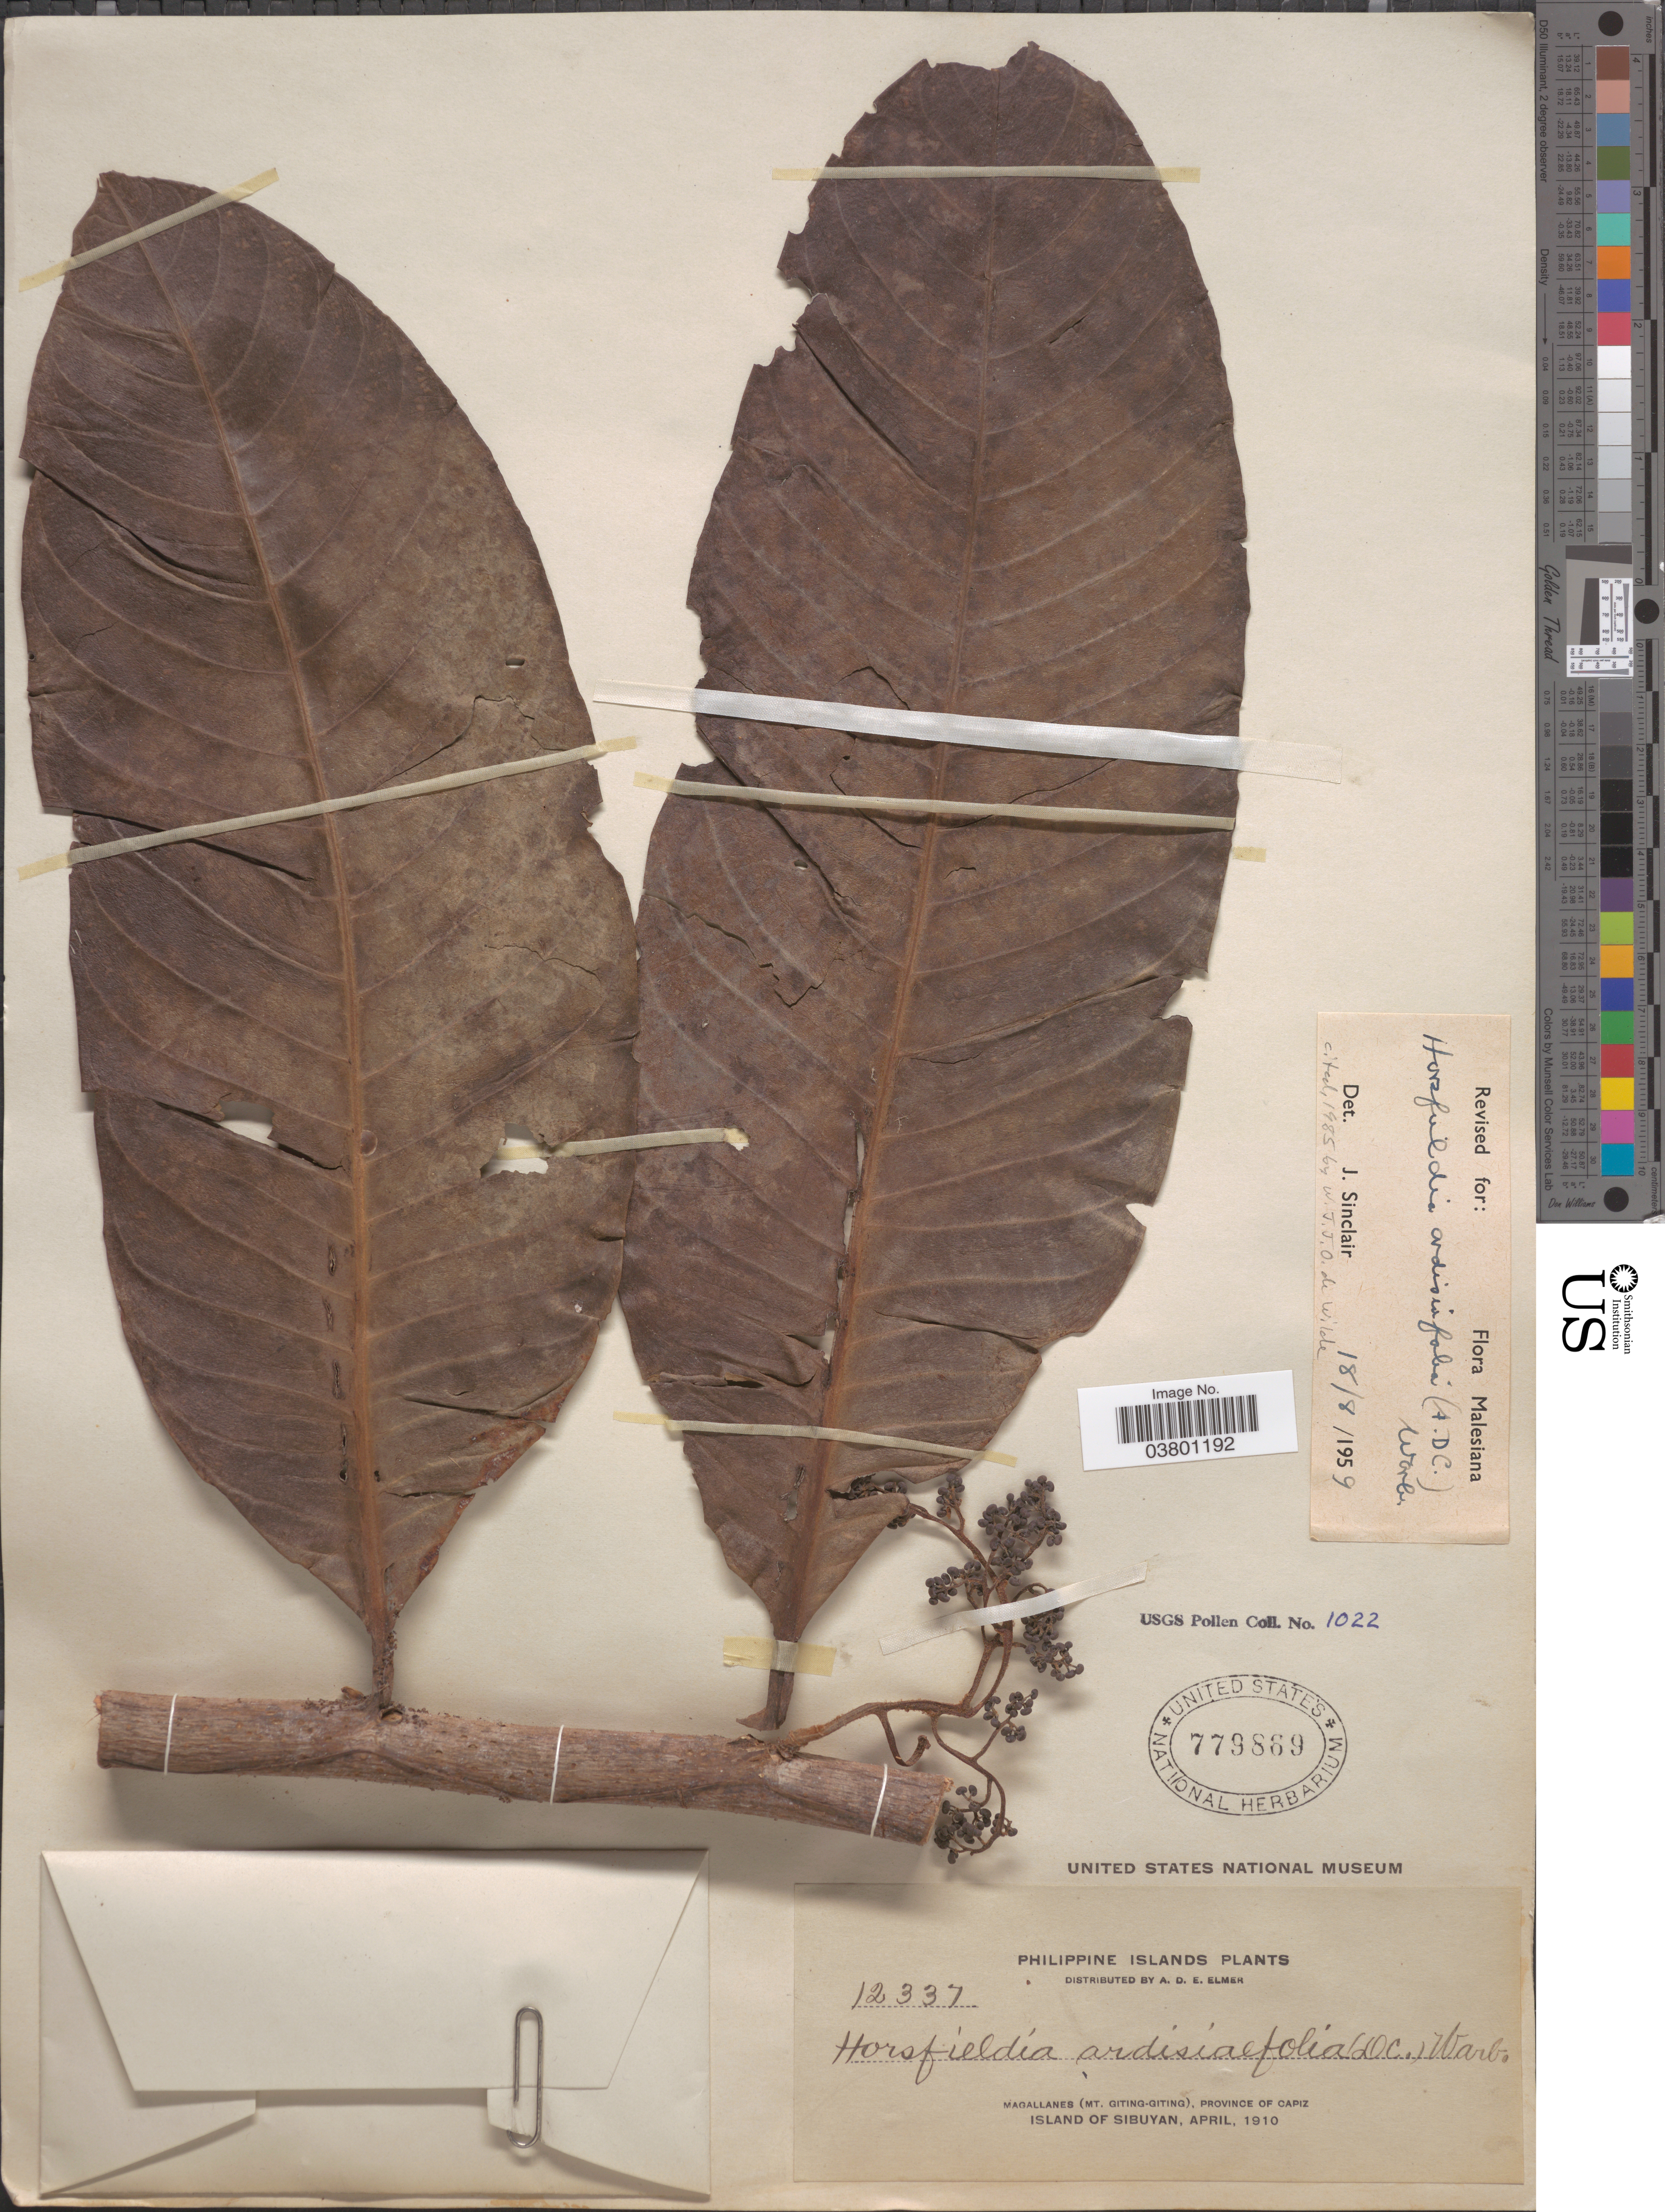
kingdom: Plantae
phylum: Tracheophyta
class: Magnoliopsida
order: Magnoliales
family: Myristicaceae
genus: Horsfieldia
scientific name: Horsfieldia ardisiifolia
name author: (DC.) Warb.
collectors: A. D. E. Elmer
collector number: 12337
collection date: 1910-04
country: Philippines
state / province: Western Visayas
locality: Philippine Islands. Magallanes (Mt. Giting-Giting), Province of Capiz. Island of Sibuyan.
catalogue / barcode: US 779869